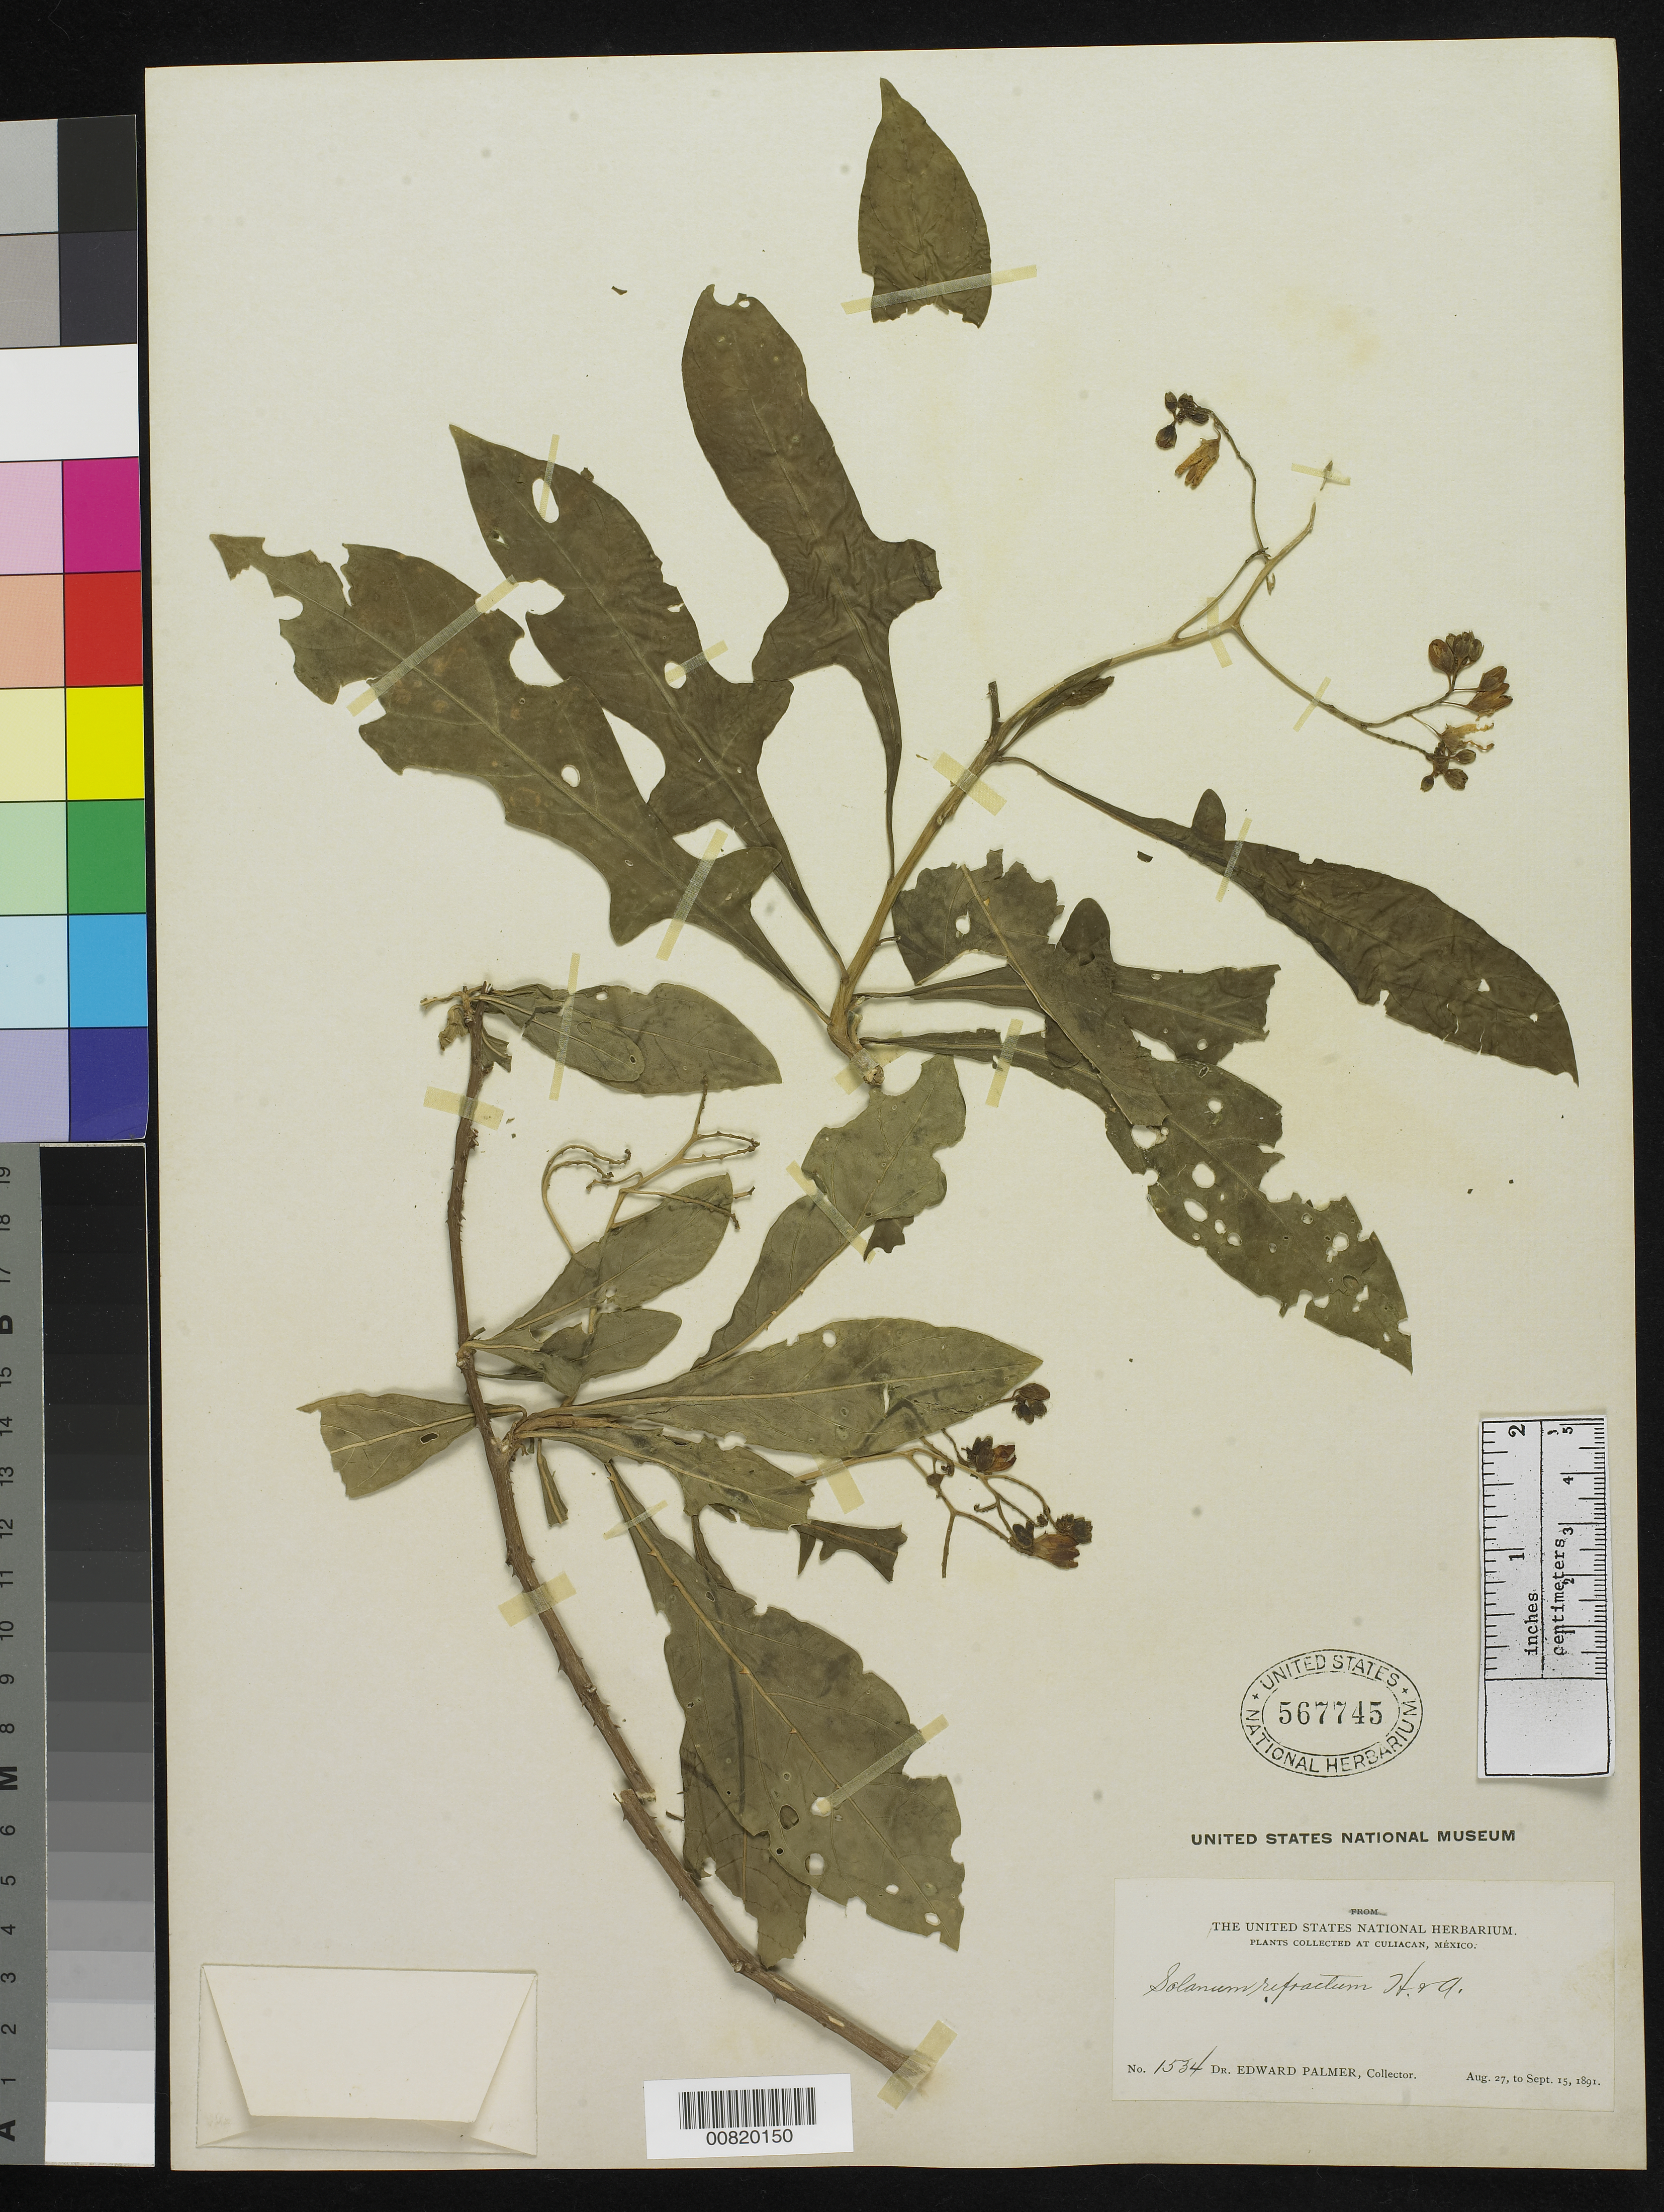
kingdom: Plantae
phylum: Tracheophyta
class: Magnoliopsida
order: Solanales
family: Solanaceae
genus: Solanum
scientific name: Solanum refractum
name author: Hook. & Arn.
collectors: E. Palmer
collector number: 1534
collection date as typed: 27 Aug 1891 to 15 Sep 1891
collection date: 1891-08-27/1891-09-15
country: Mexico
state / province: Sinaloa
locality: Culiacan, Sinaloa.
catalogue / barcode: US 567745